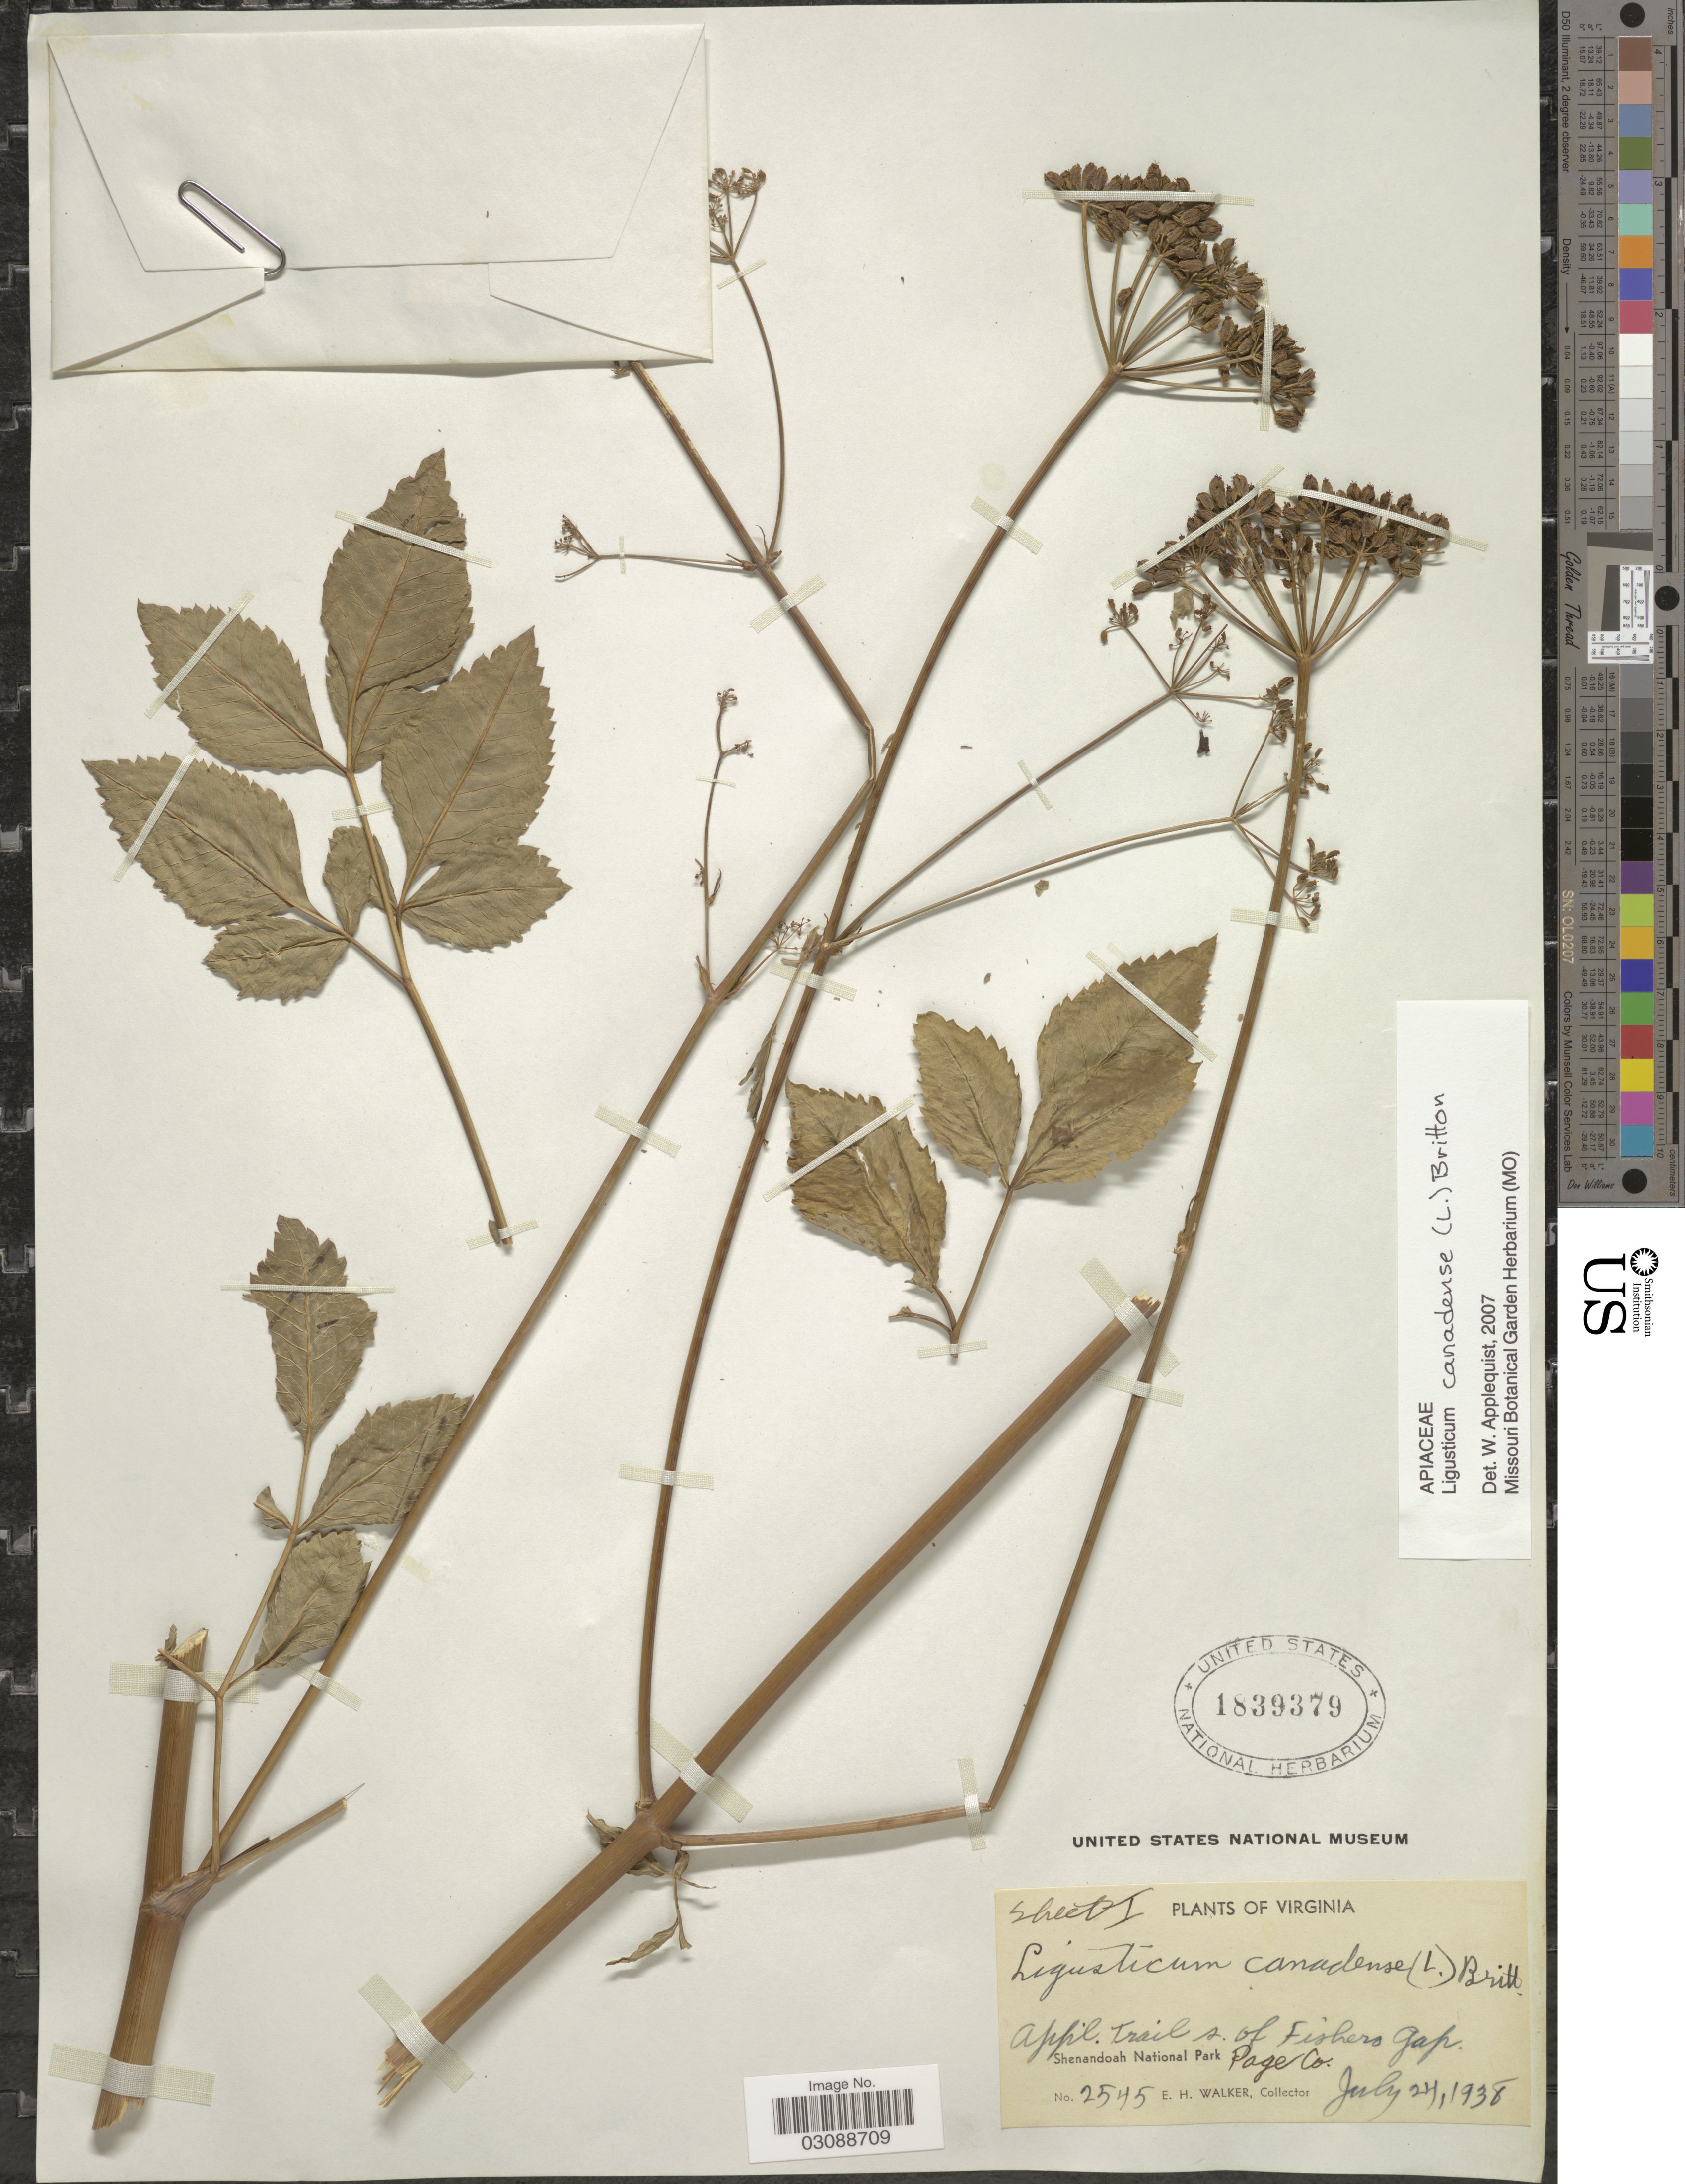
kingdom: Plantae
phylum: Tracheophyta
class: Magnoliopsida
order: Apiales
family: Apiaceae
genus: Ligusticum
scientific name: Ligusticum canadense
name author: (L.) Britton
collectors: E. H. Walker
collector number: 2545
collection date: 1938-07-24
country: United States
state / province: Virginia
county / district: Page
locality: Appalachian Trail S of Fishers Gap. Shenandoah National Park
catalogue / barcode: US 1839379